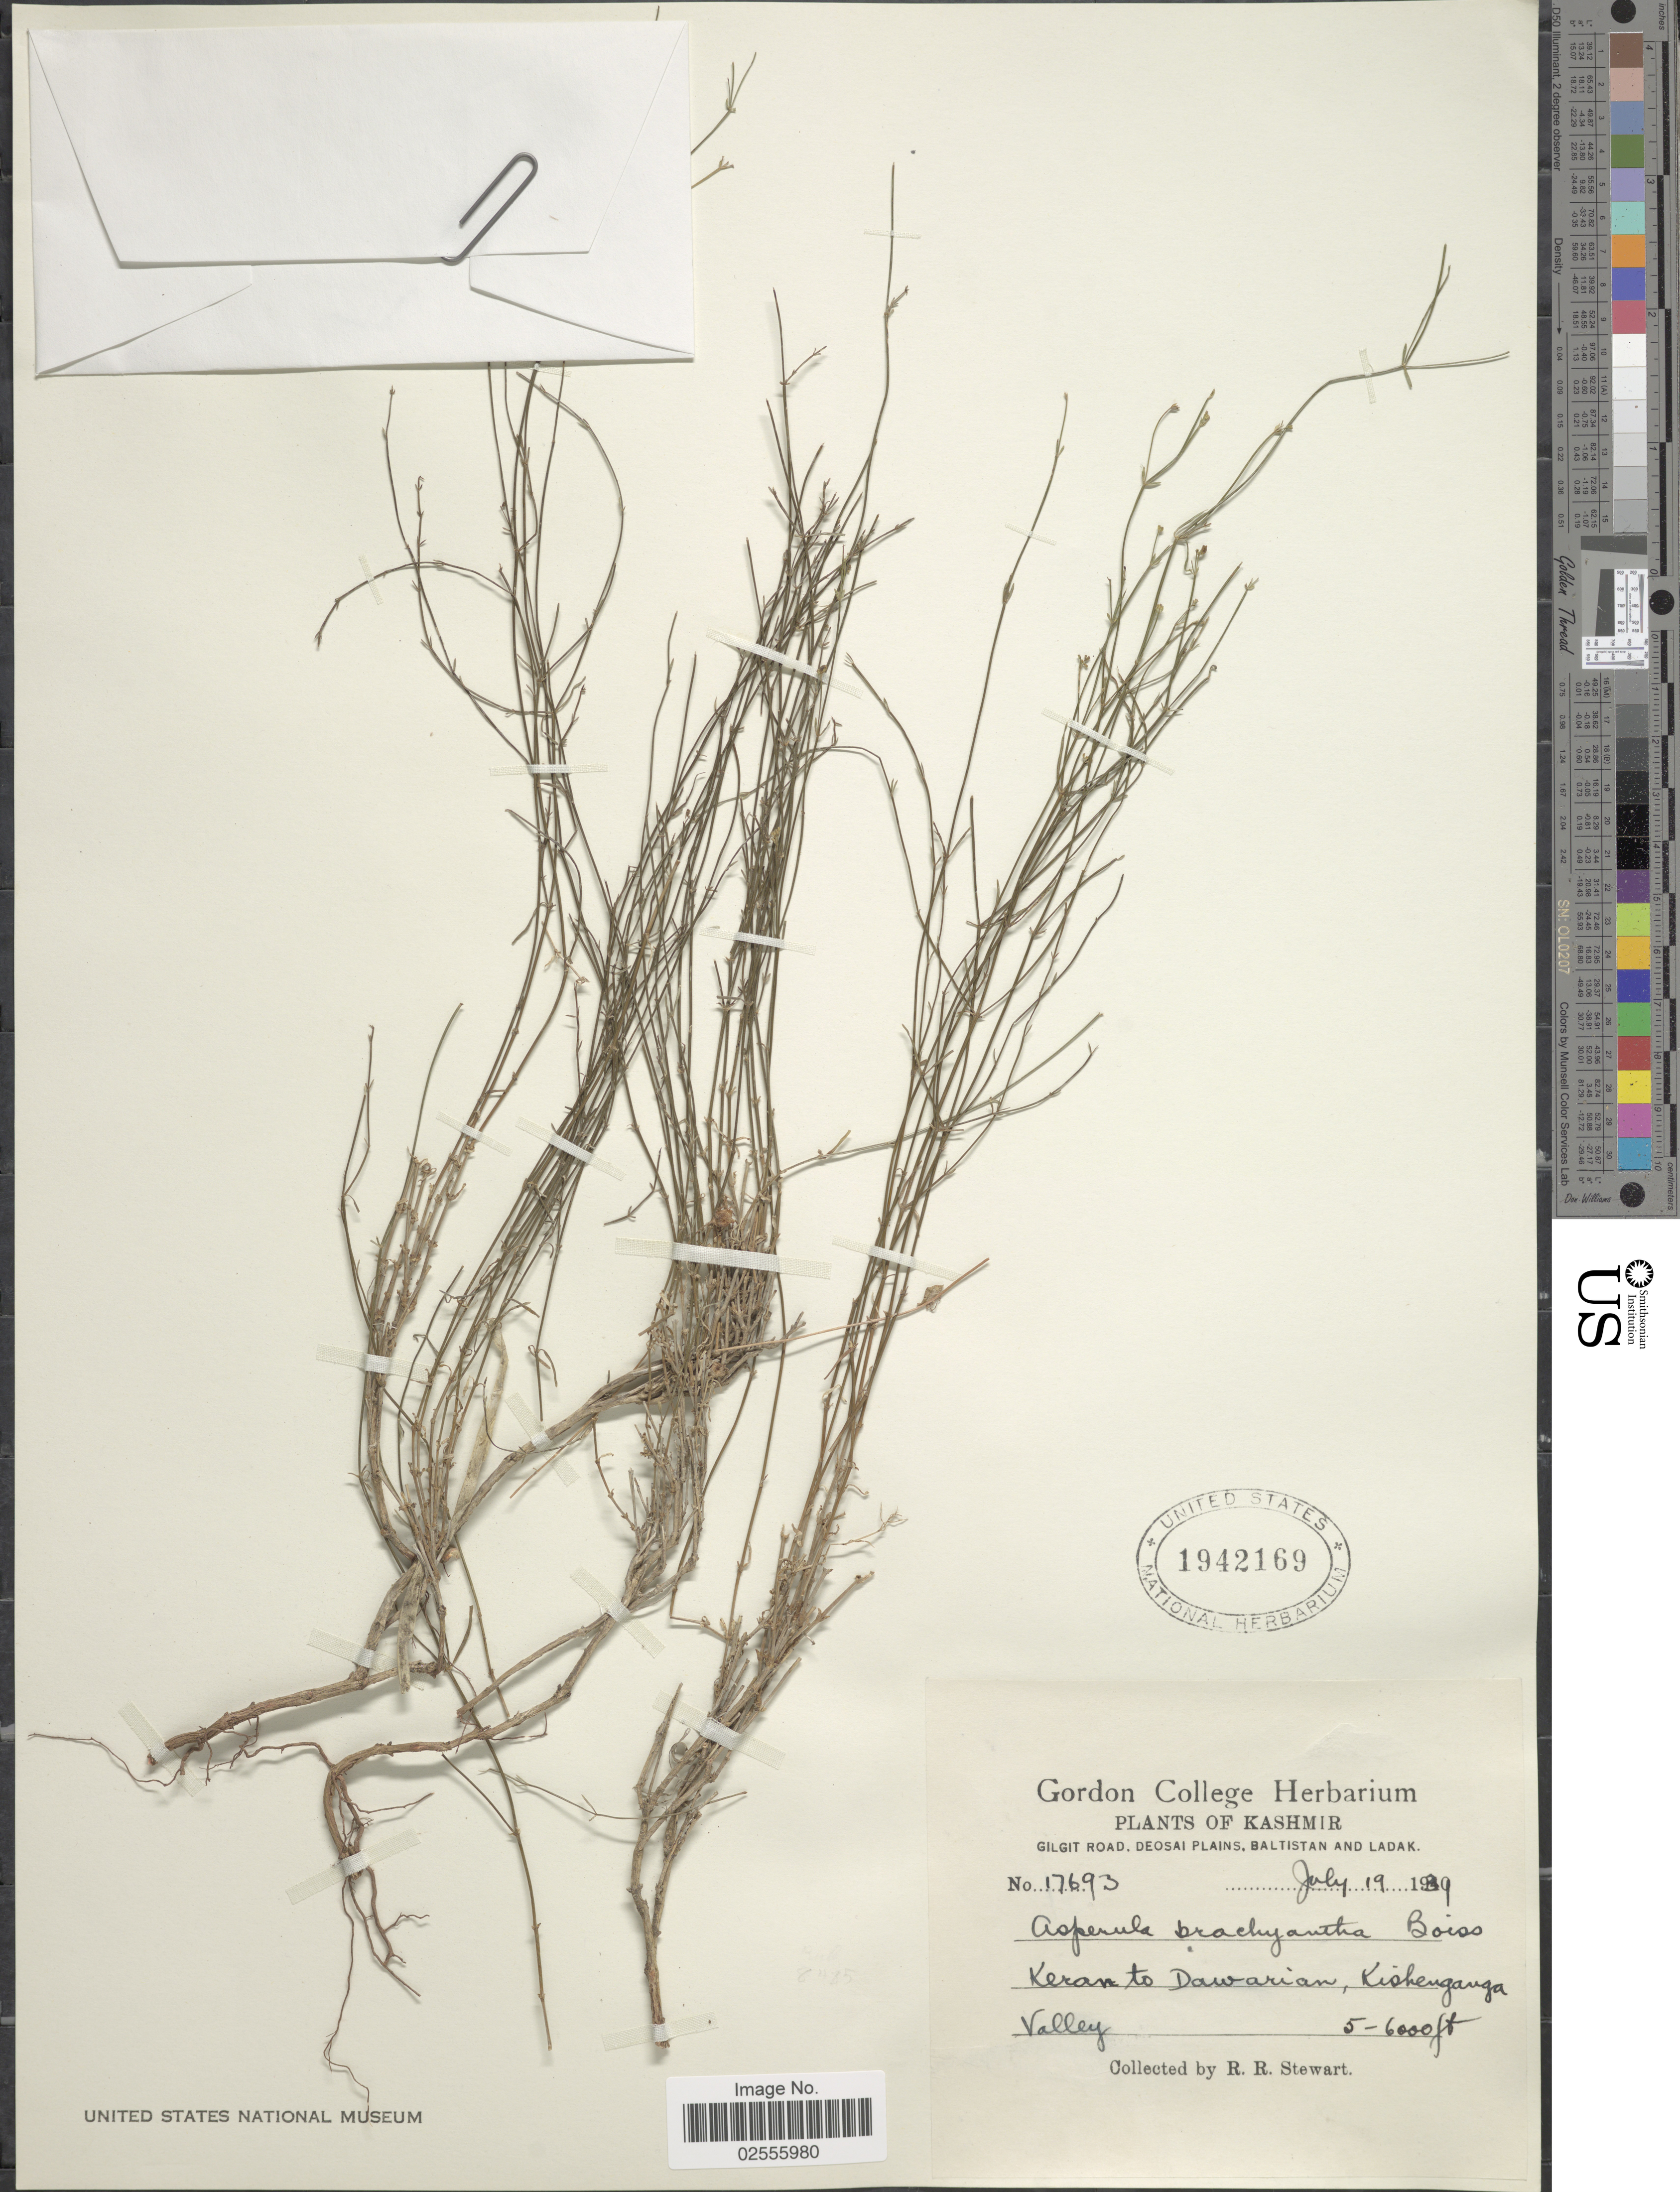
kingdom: Plantae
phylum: Tracheophyta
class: Magnoliopsida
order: Gentianales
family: Rubiaceae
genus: Asperula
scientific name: Asperula brachyantha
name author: Boiss.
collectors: R. R. Stewart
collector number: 17693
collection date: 1939-07-19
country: Pakistan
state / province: Gilgit-Baltistan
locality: Kashmir, Gilgit Road, Deosai, Baltistan and Ladak, Keran to Dawarian, Kishenganga Valley.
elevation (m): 1524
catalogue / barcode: US 1942169